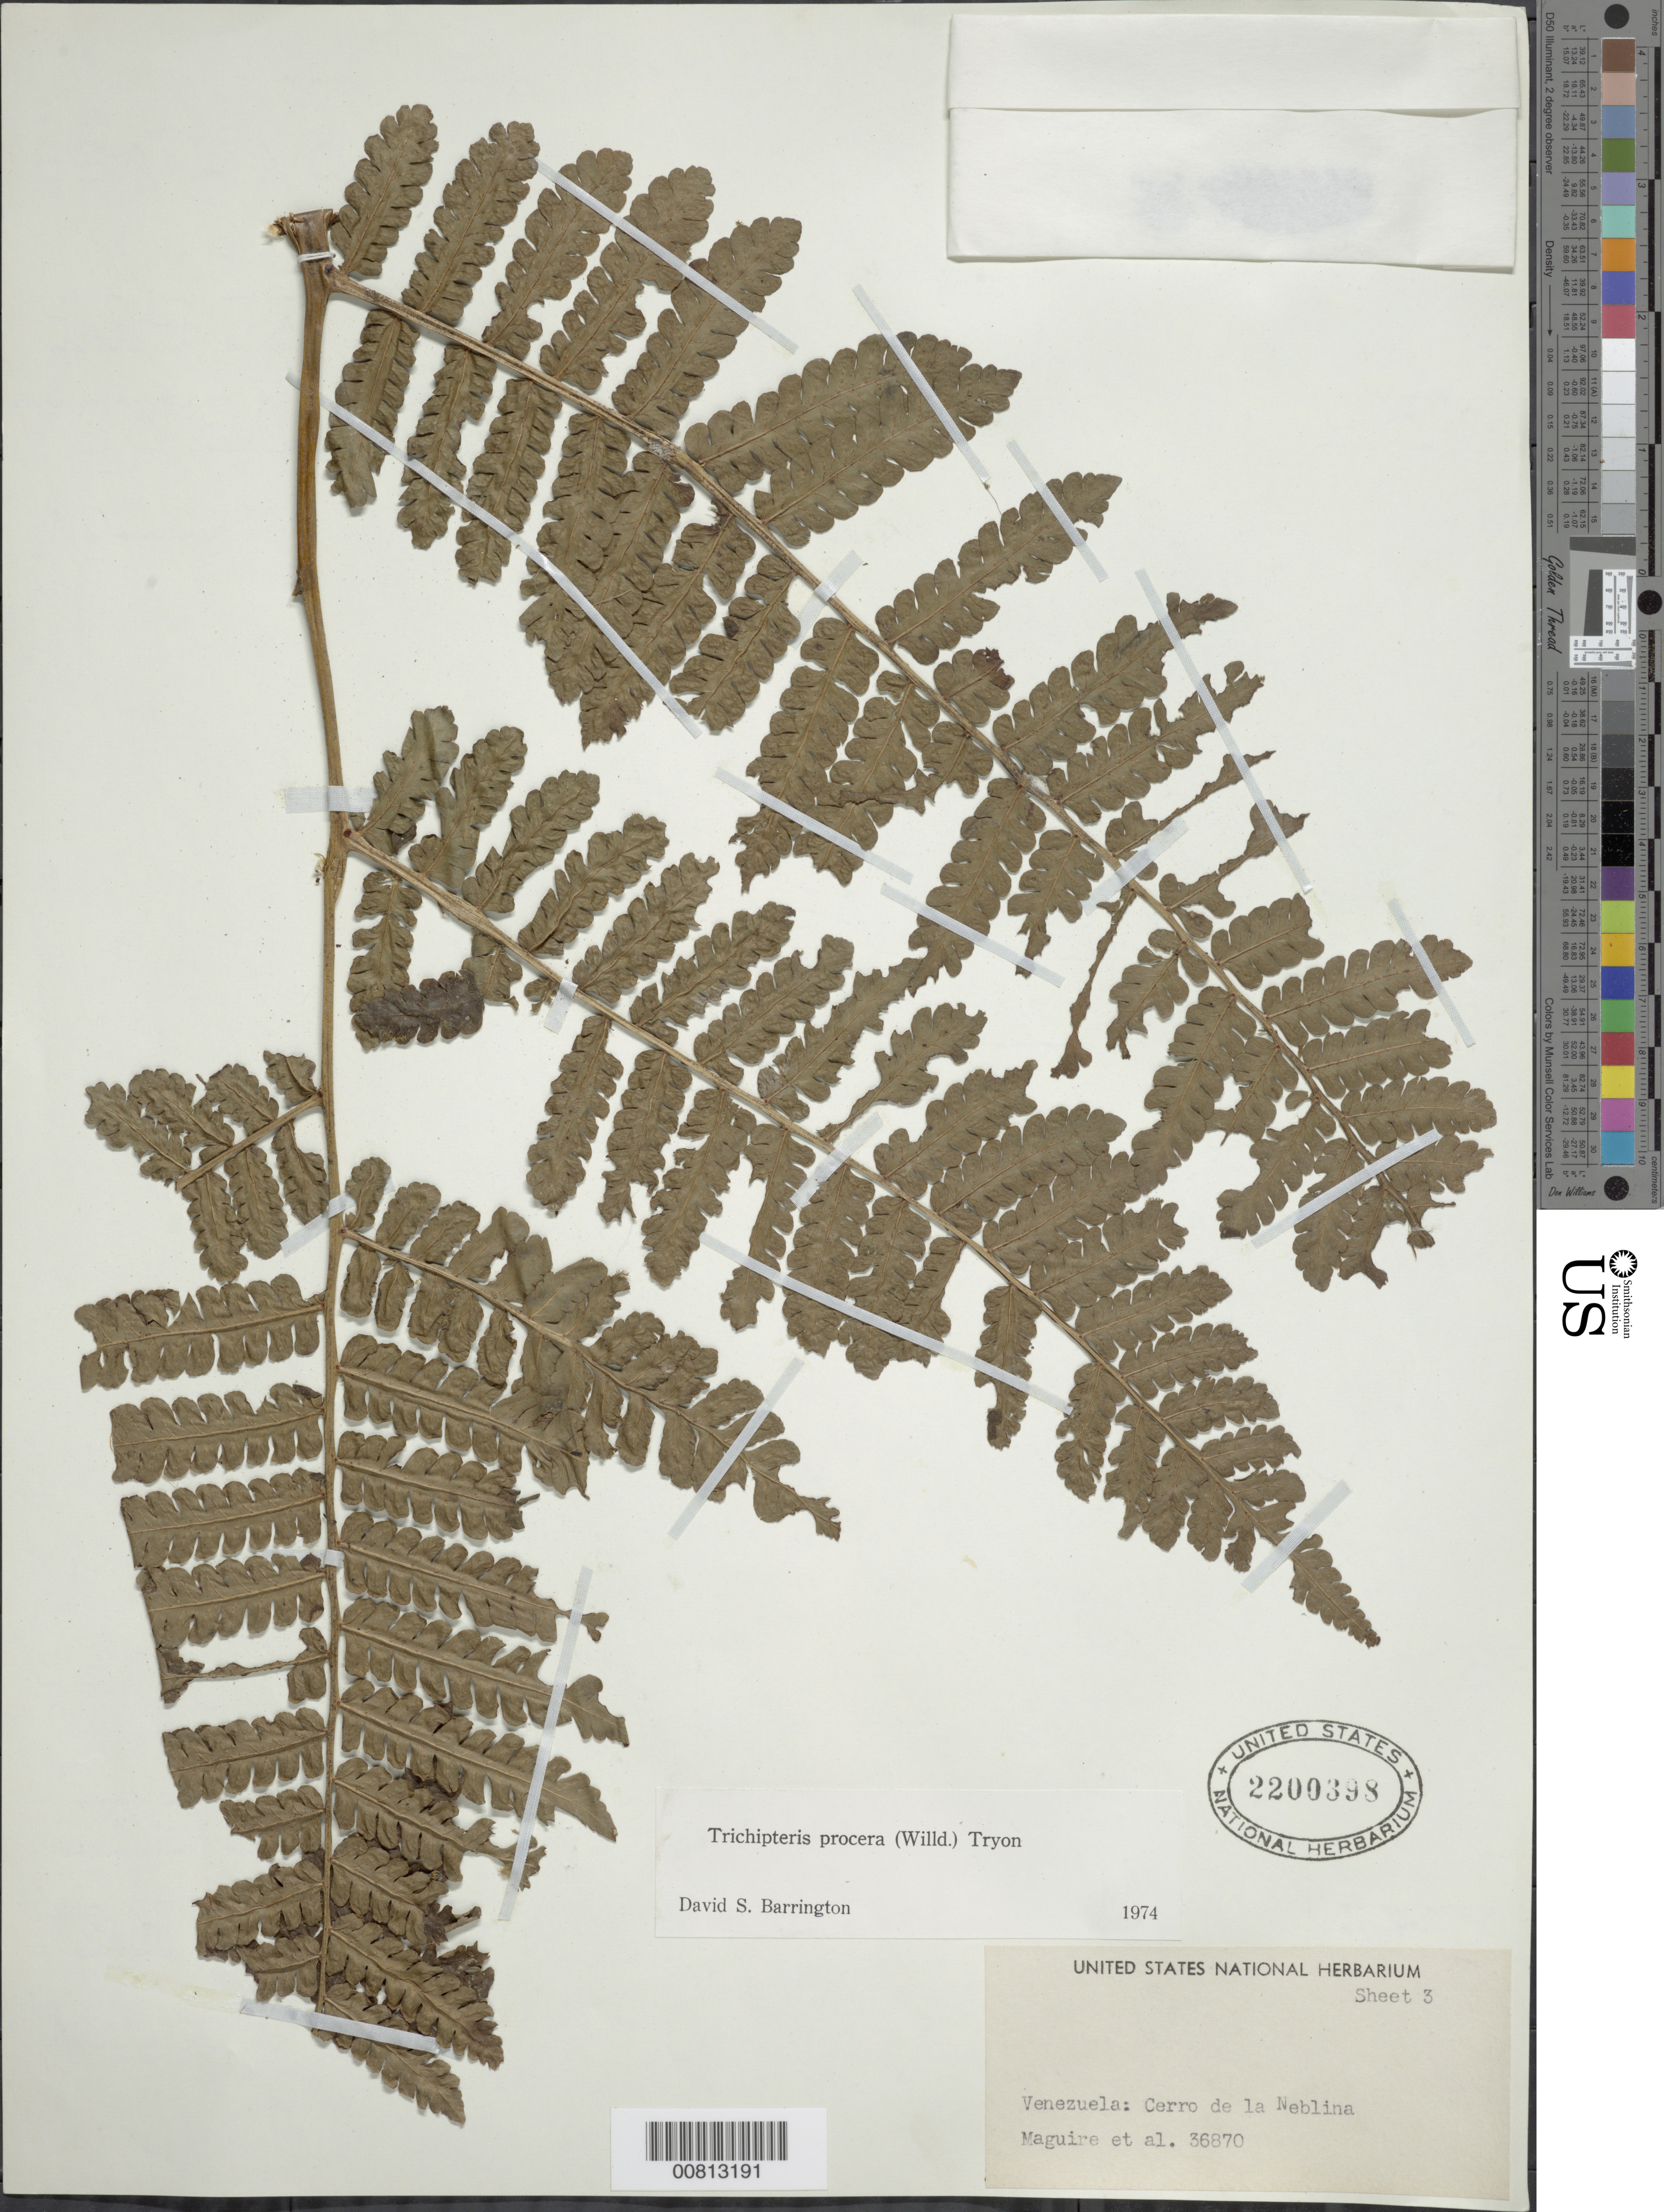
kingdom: Plantae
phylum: Tracheophyta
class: Polypodiopsida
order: Cyatheales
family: Cyatheaceae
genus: Cyathea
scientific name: Cyathea pungens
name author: (Willd.) Domin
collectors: N. Imaguire & et al.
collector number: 36870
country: Venezuela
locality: Cerro de la Neblina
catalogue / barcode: US 2200398